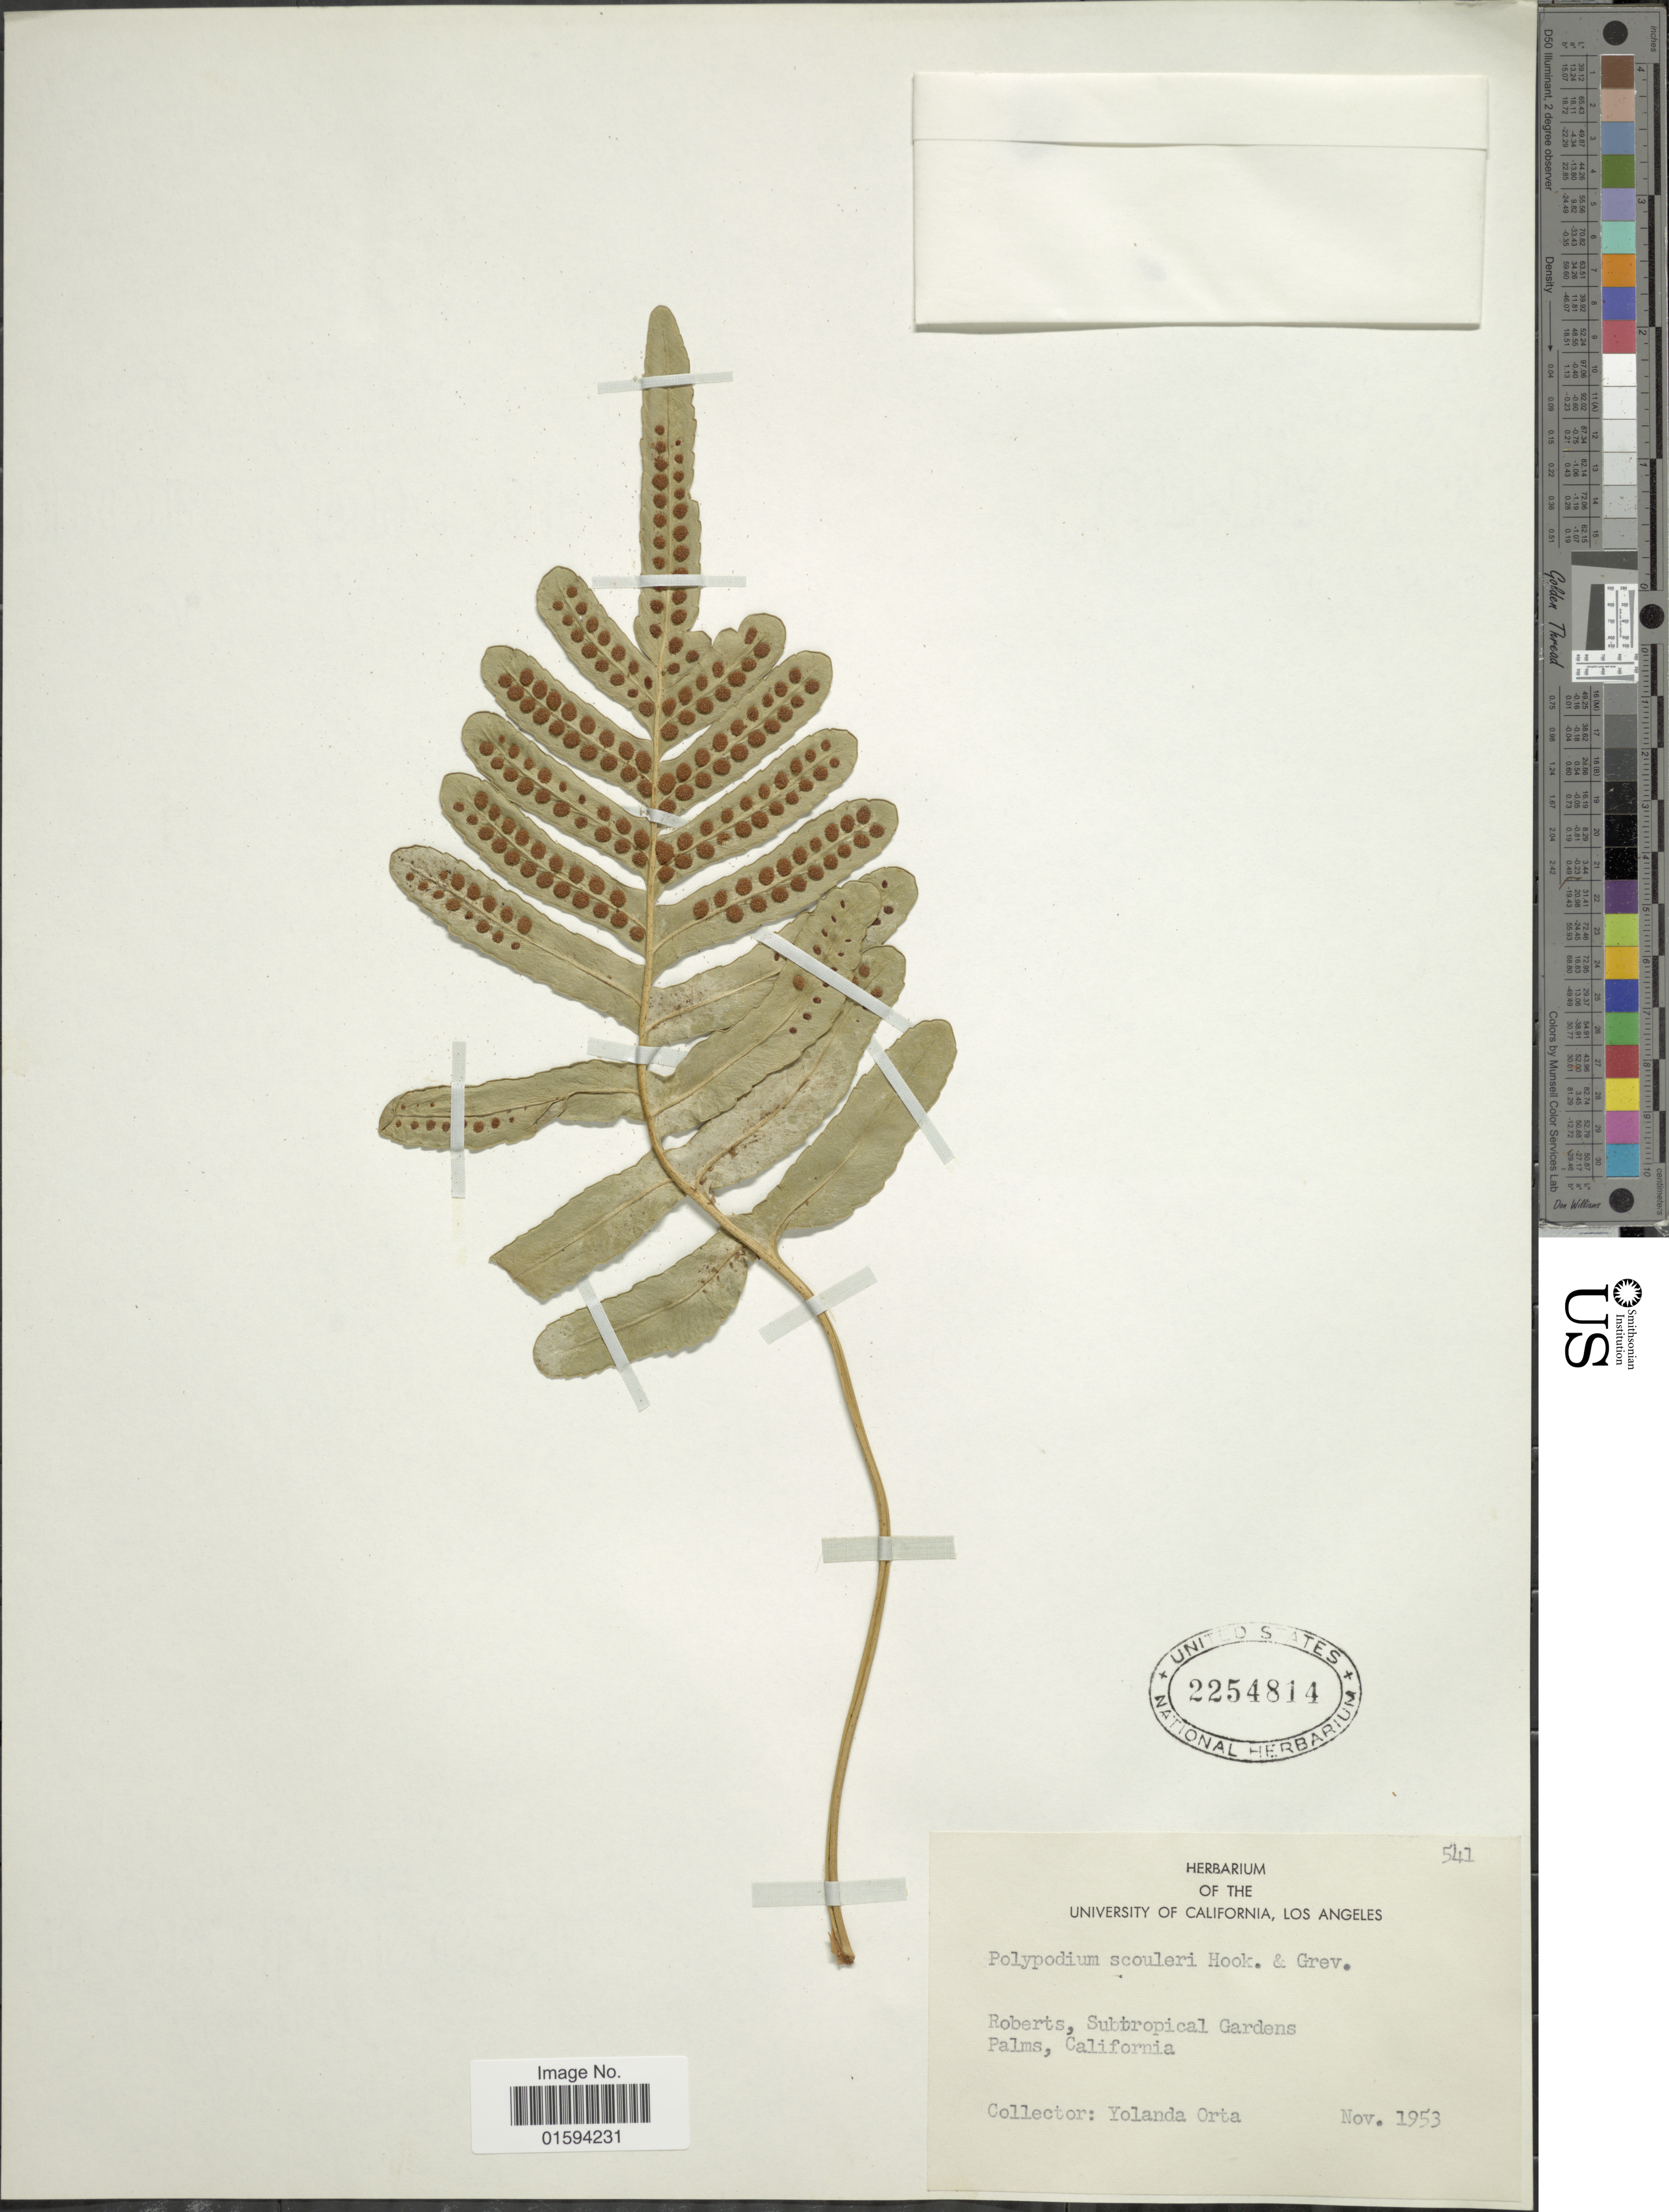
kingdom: Plantae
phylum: Tracheophyta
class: Polypodiopsida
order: Polypodiales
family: Polypodiaceae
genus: Polypodium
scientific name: Polypodium scouleri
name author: Hook. & Grev.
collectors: Y. Orta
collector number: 541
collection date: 1953-11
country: United States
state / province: California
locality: Roberts, Subtropical Gardens, Palms, California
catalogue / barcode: US 2254814